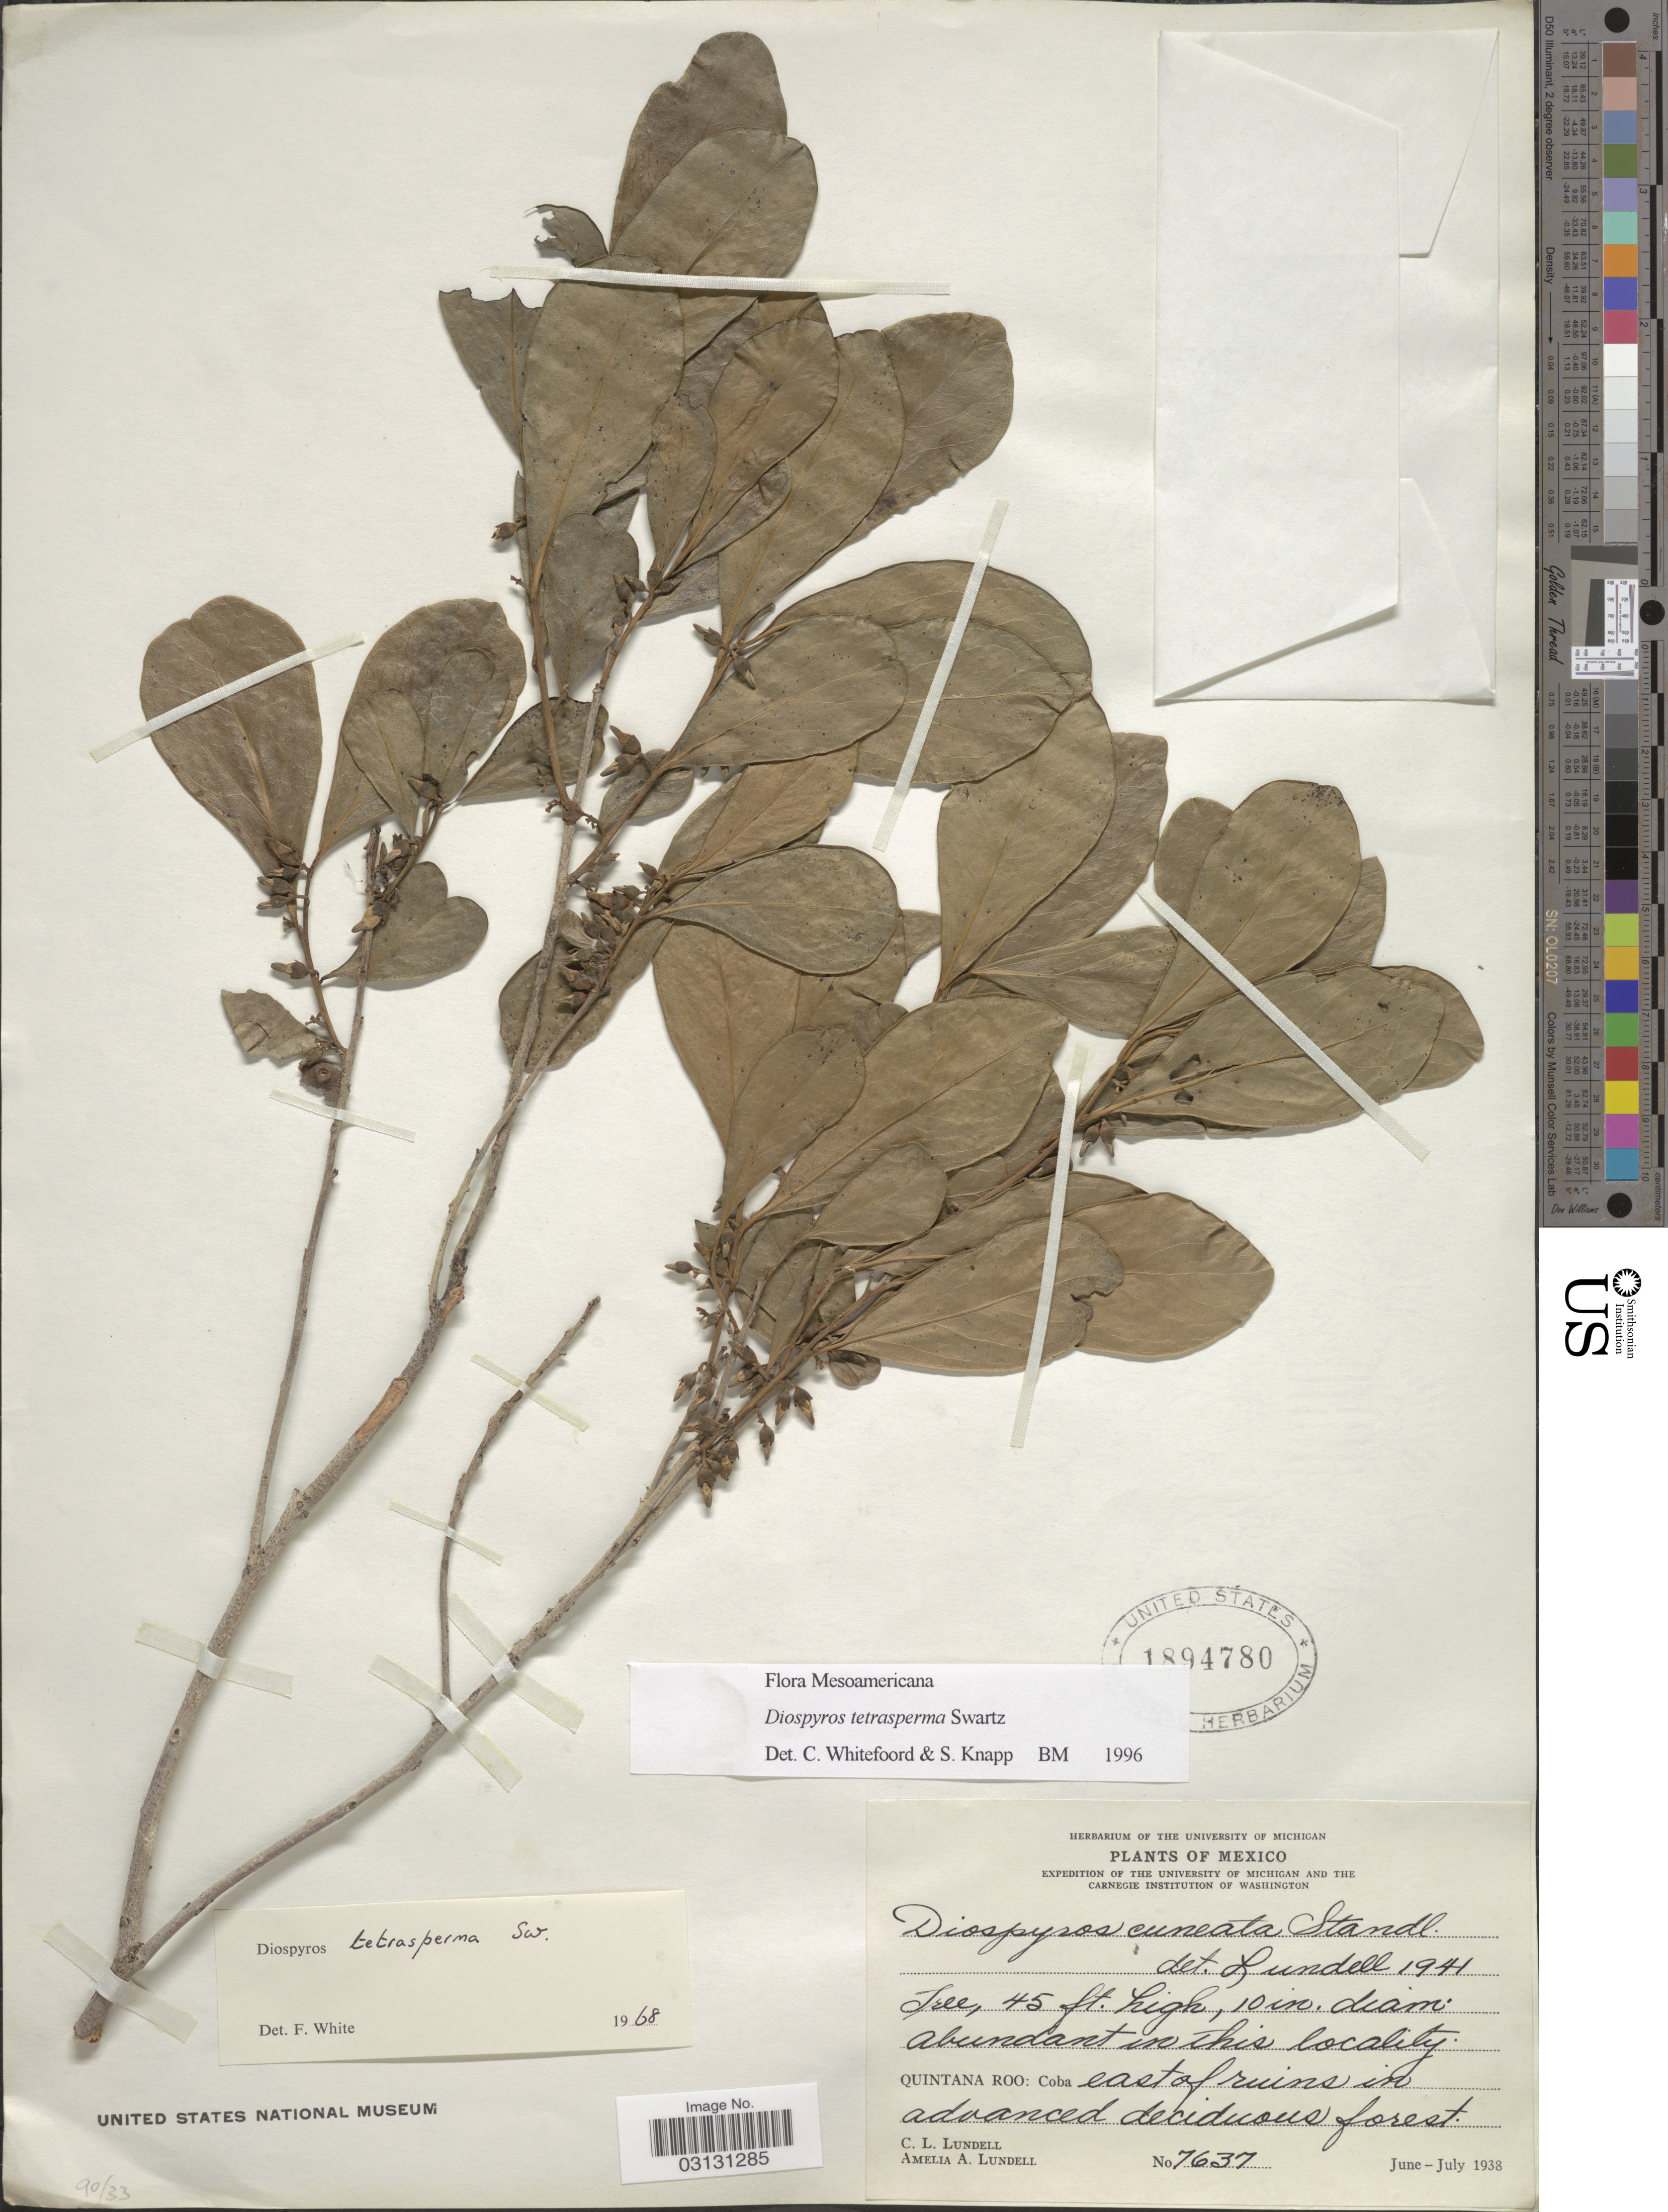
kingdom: Plantae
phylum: Tracheophyta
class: Magnoliopsida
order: Ericales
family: Ebenaceae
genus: Diospyros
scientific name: Diospyros tetrasperma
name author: Sw.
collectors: C. L. Lundell & A. A. Lundell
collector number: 7637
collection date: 1938-06/1938-07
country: Mexico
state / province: Quintana Roo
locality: Coba east of ruins.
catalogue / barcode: US 1894780